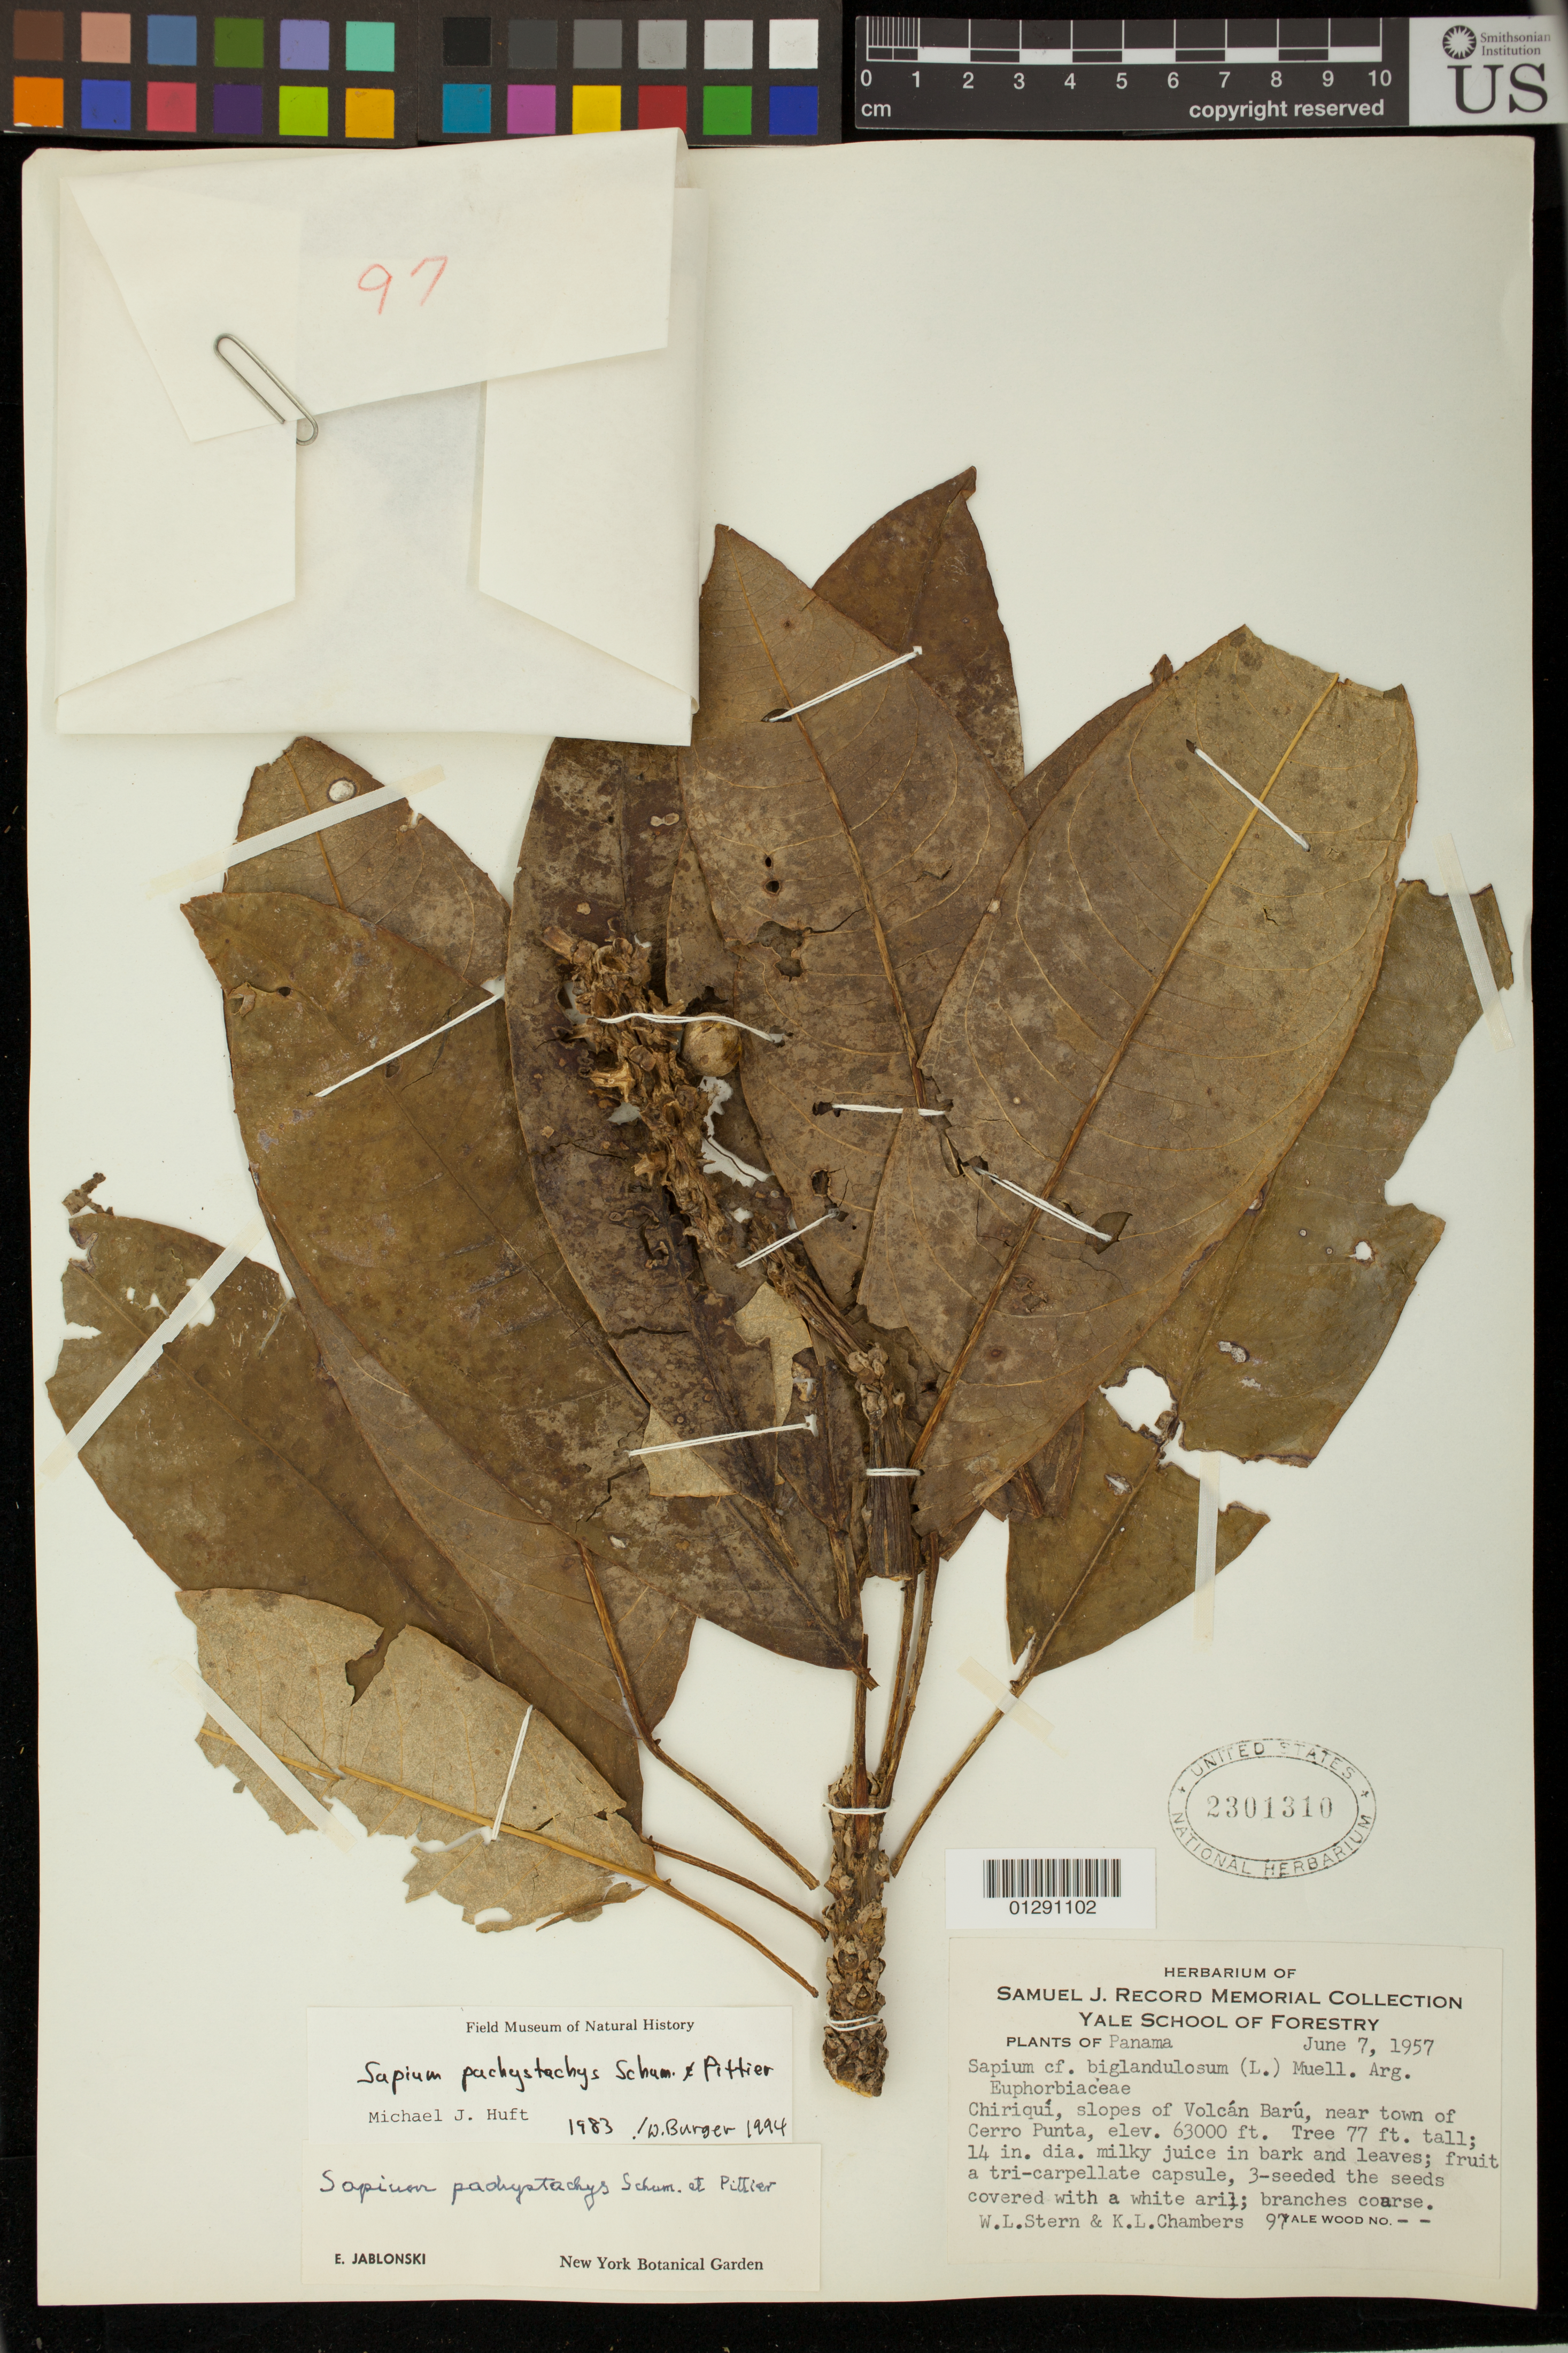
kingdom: Plantae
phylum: Tracheophyta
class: Magnoliopsida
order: Malpighiales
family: Euphorbiaceae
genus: Sapium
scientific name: Sapium pachystachys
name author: K. Schum. & Pittier in Pittier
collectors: W. L. Stern & K. L. Chambers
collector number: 97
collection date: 1957-06-07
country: Panama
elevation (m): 19202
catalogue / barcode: US 2301310